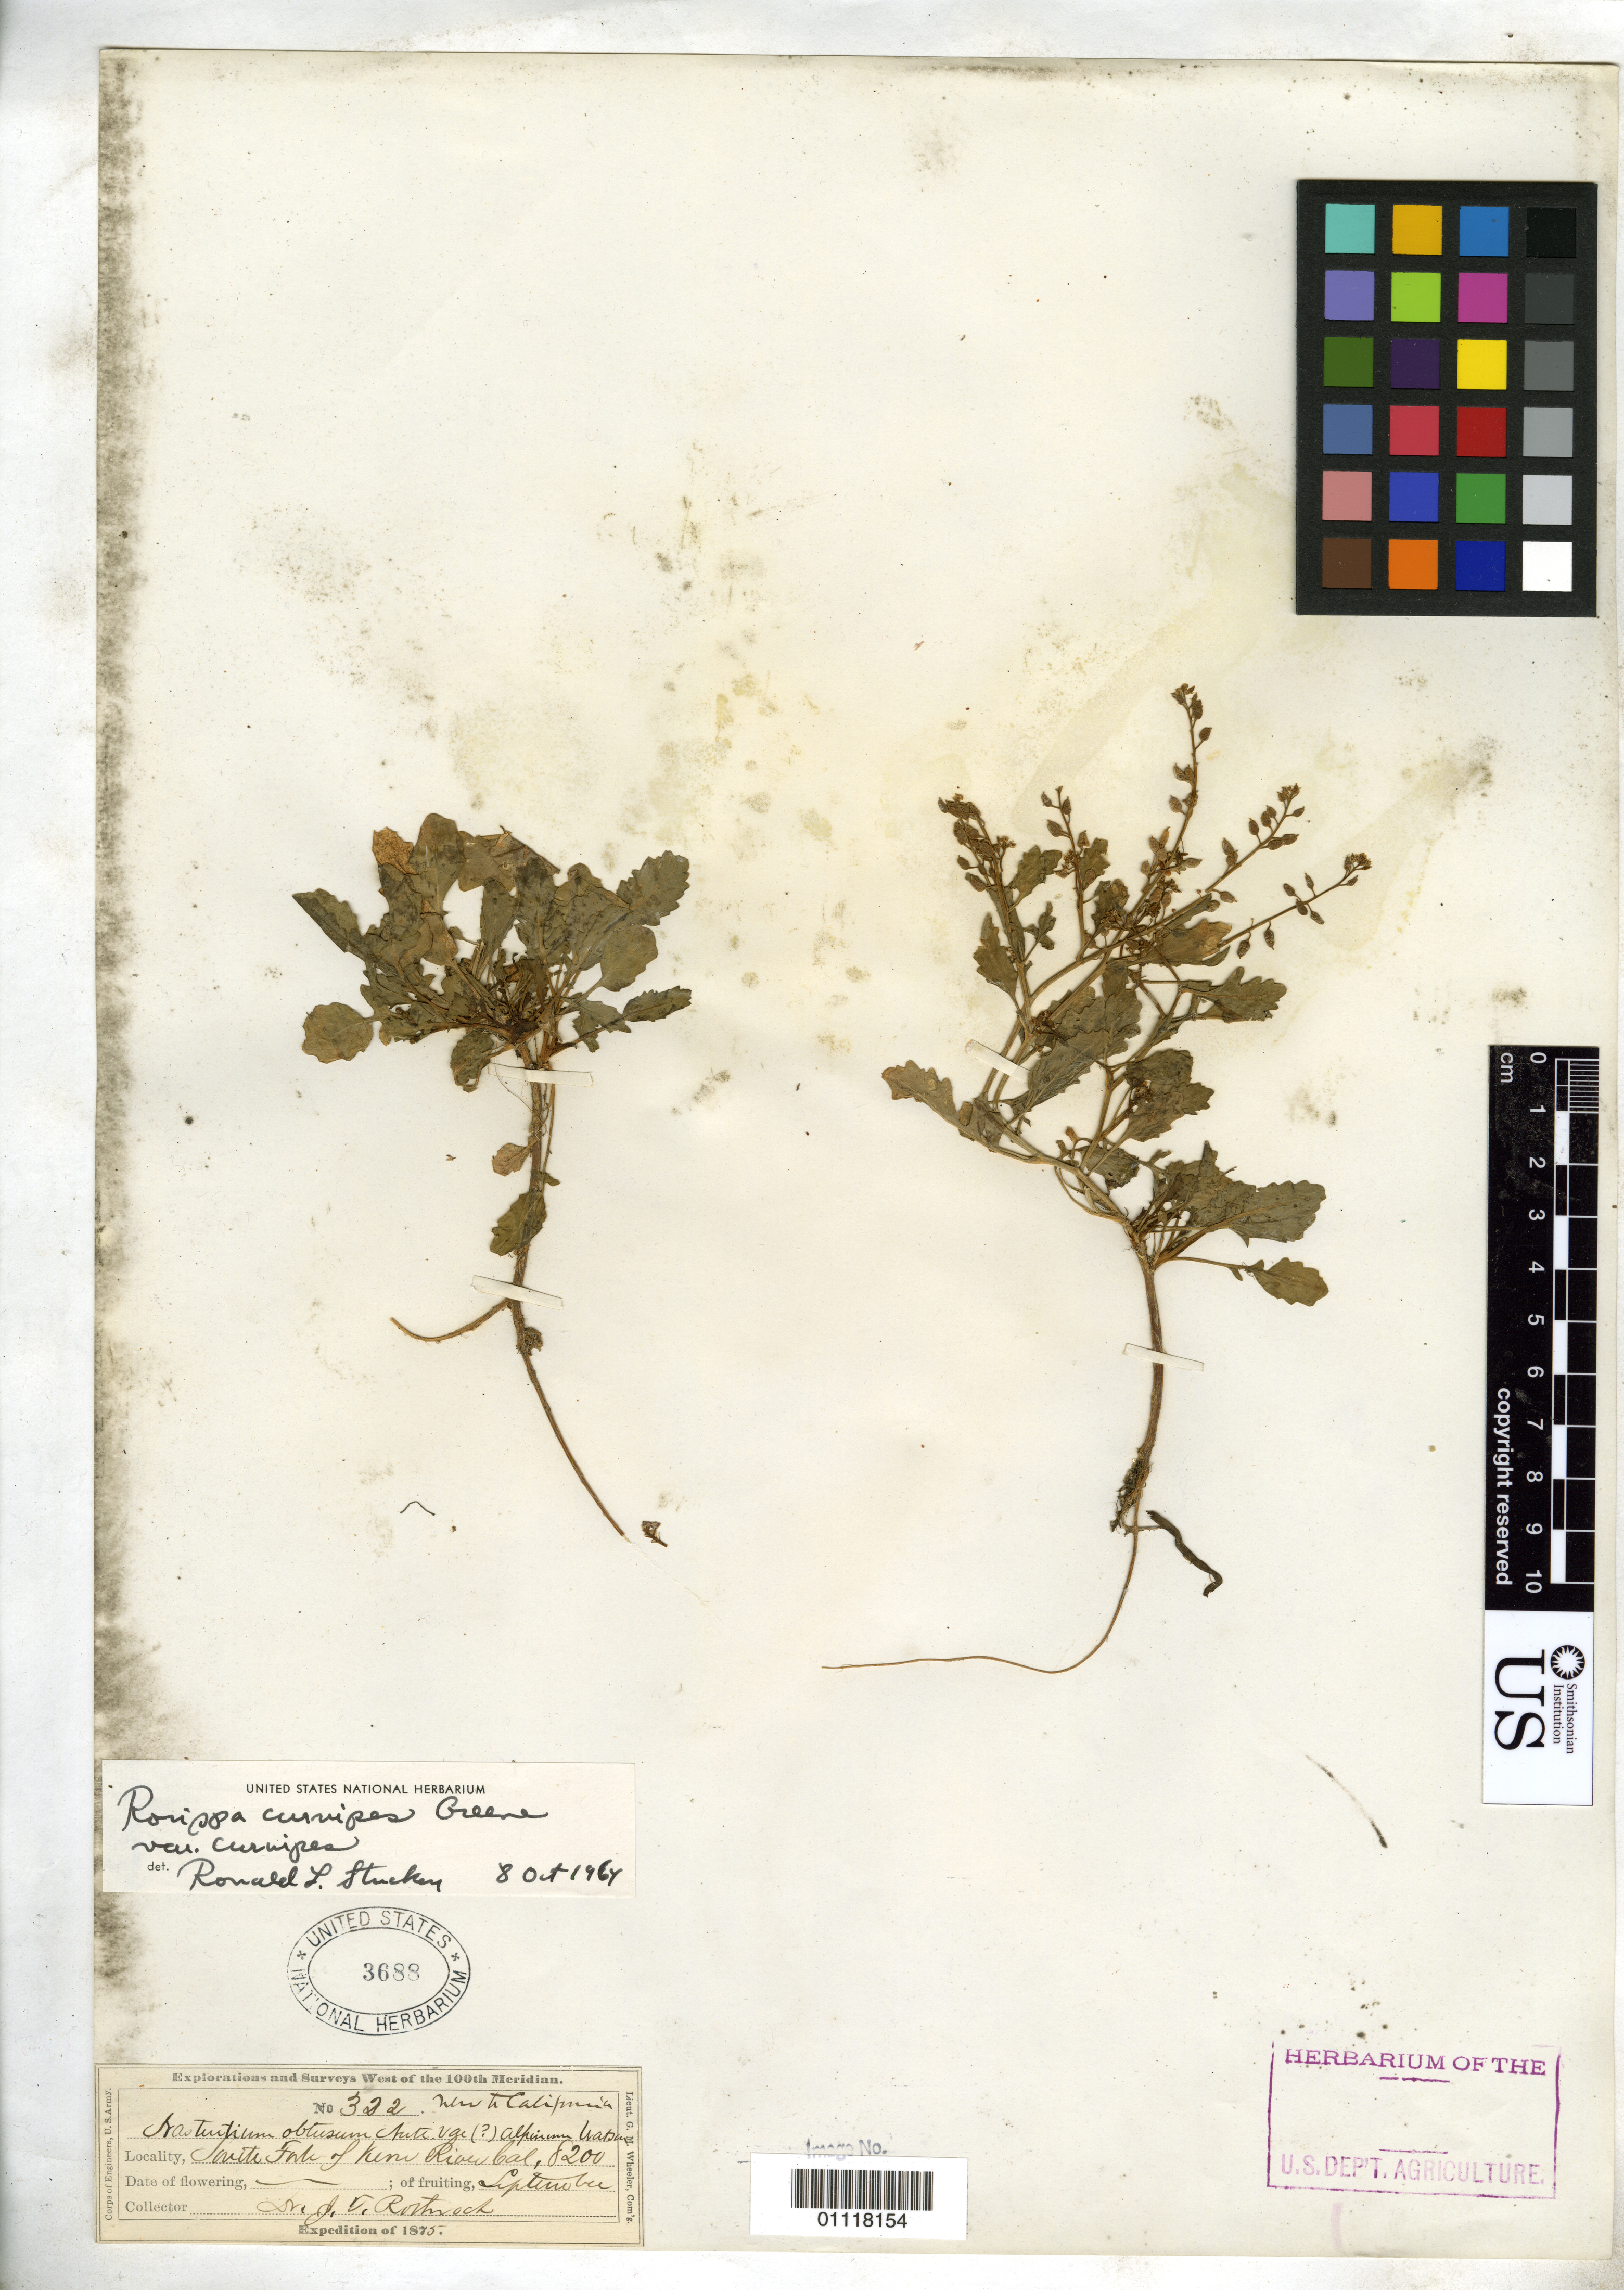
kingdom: Plantae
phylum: Tracheophyta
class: Magnoliopsida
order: Brassicales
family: Brassicaceae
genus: Rorippa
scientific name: Rorippa curvipes var. curvipes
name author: Greene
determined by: Stuckey, R. L.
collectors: J. T. Rothrock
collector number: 322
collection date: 1875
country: United States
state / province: California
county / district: Kern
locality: South Fork of Kern River.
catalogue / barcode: US 3688